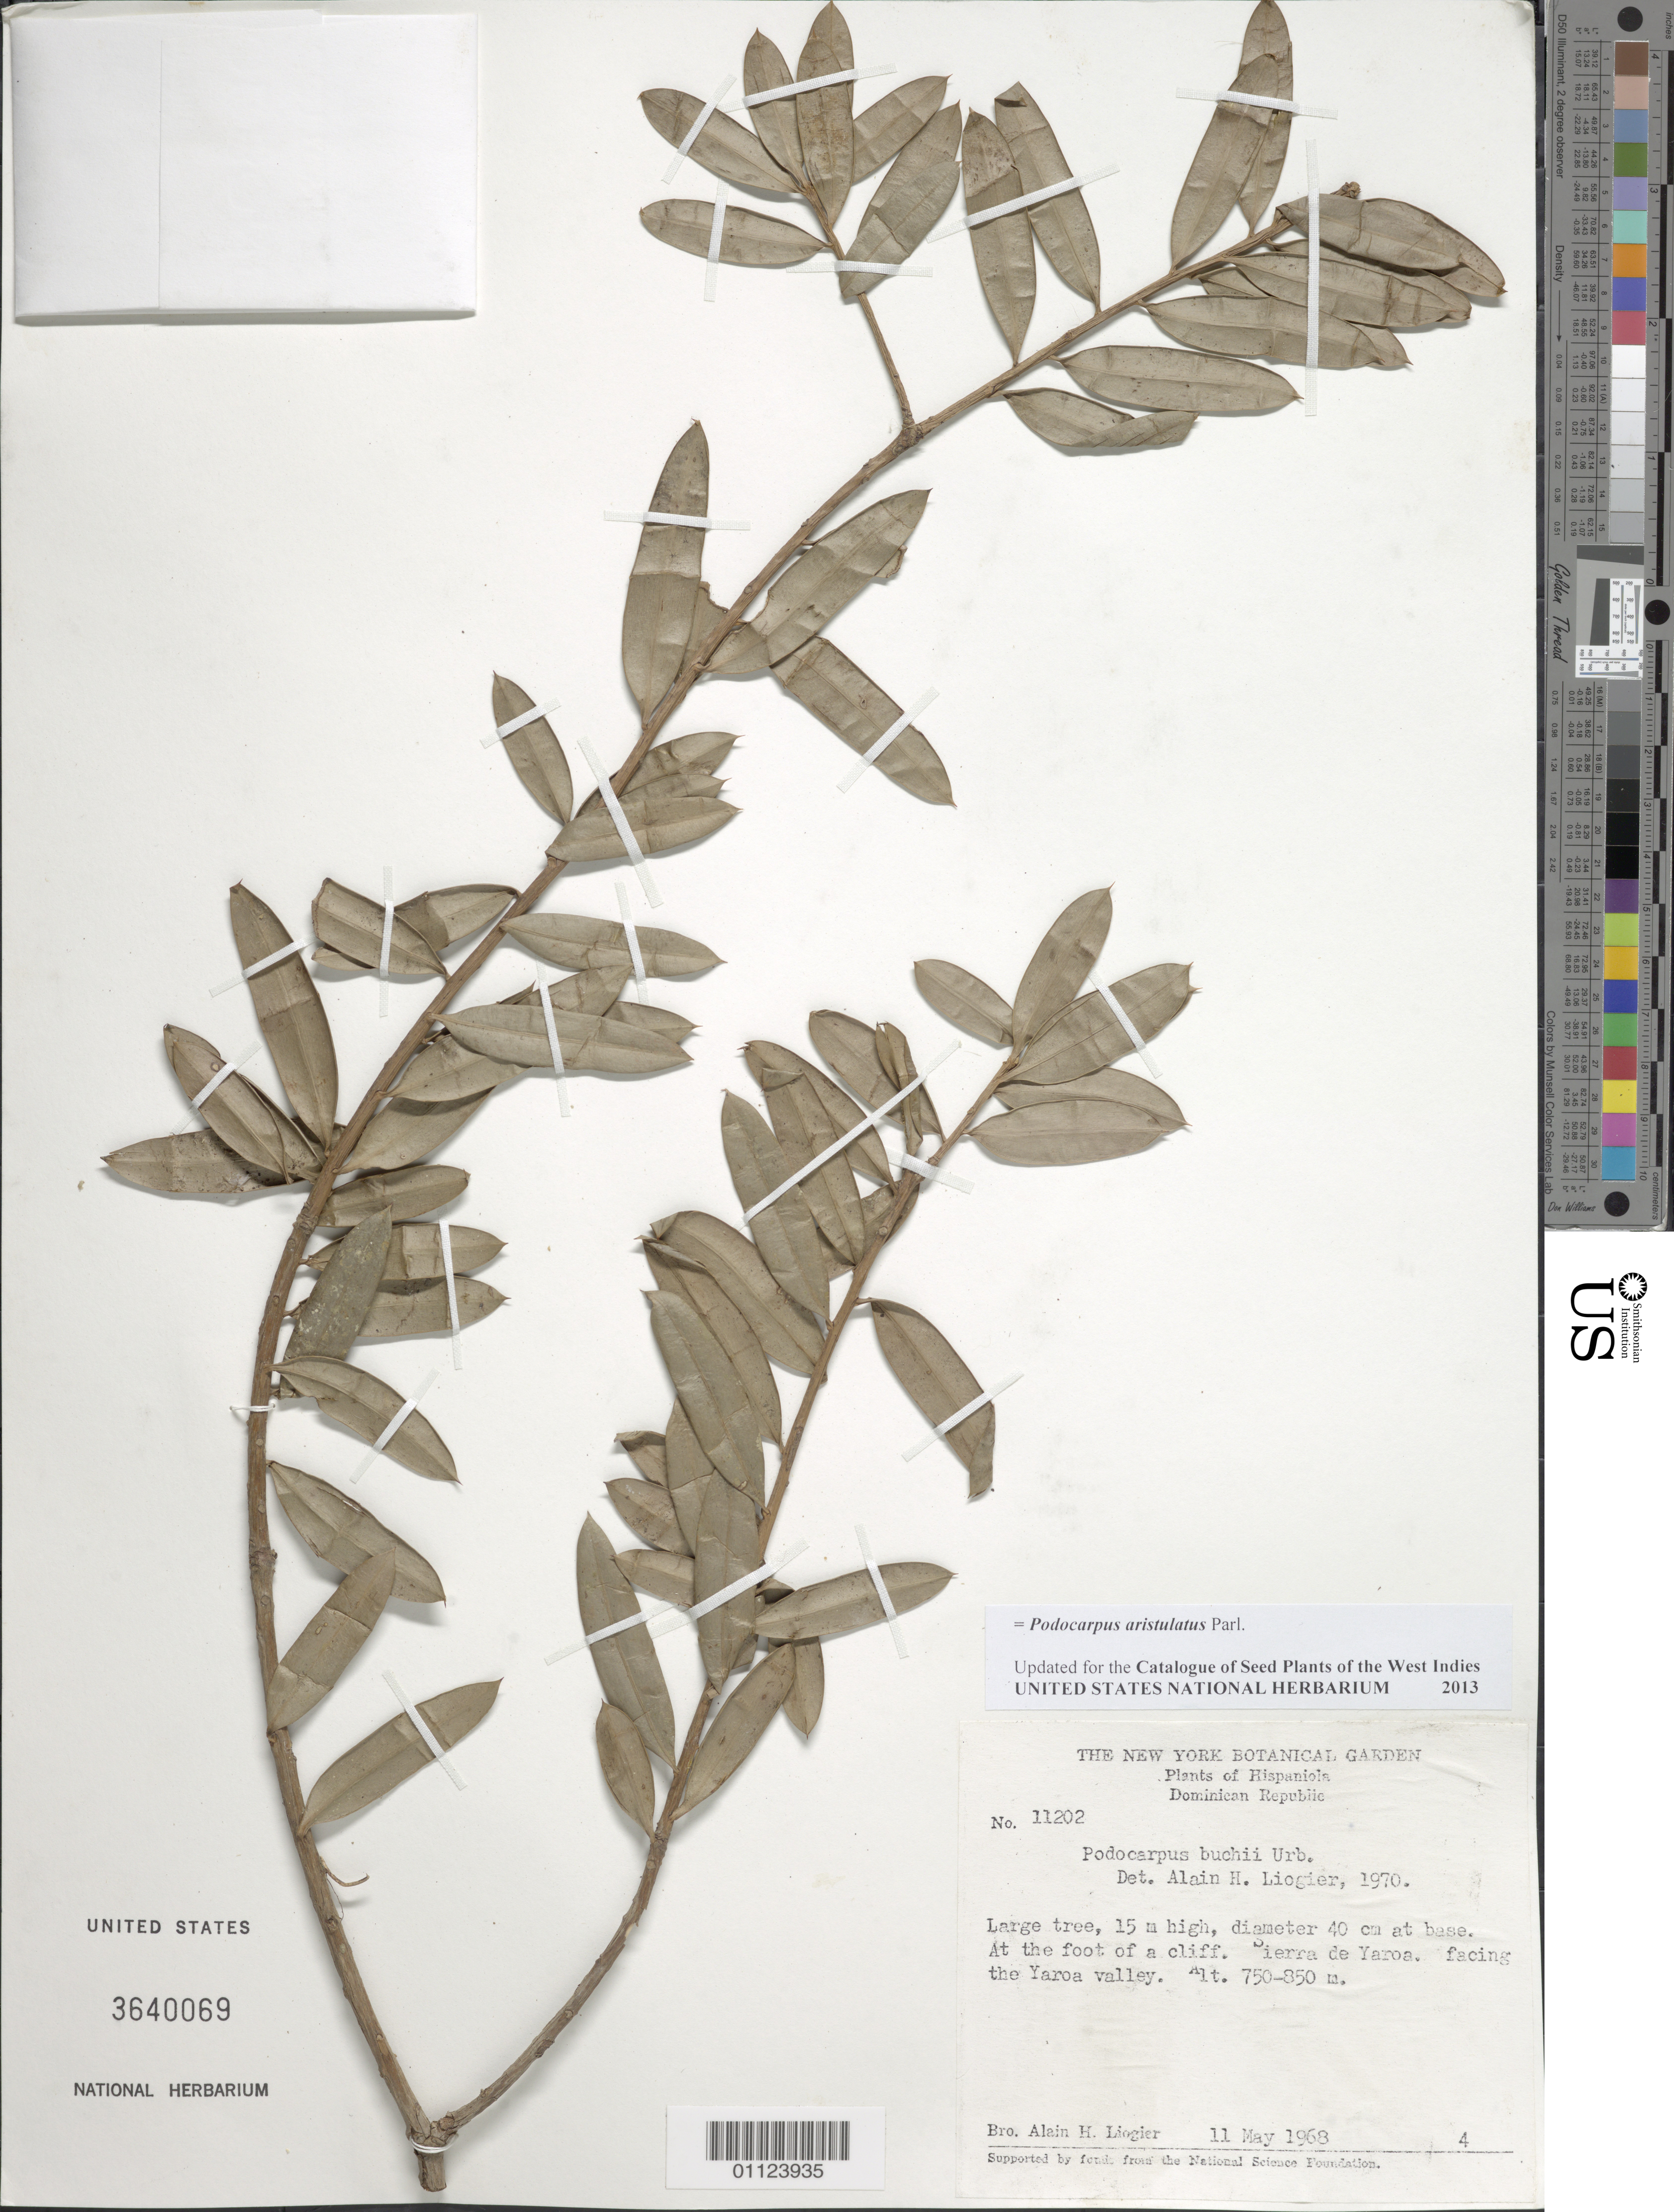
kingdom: Plantae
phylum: Tracheophyta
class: Pinopsida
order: Pinales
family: Podocarpaceae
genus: Podocarpus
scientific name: Podocarpus aristulatus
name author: Parl.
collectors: A. H. Liogier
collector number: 11202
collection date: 1968-05-11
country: Dominican Republic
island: Hispaniola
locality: Sierra de Yaroa, facing the Yaroa Valley.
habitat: At the foot of a cliff.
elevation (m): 750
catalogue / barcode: US 3640069